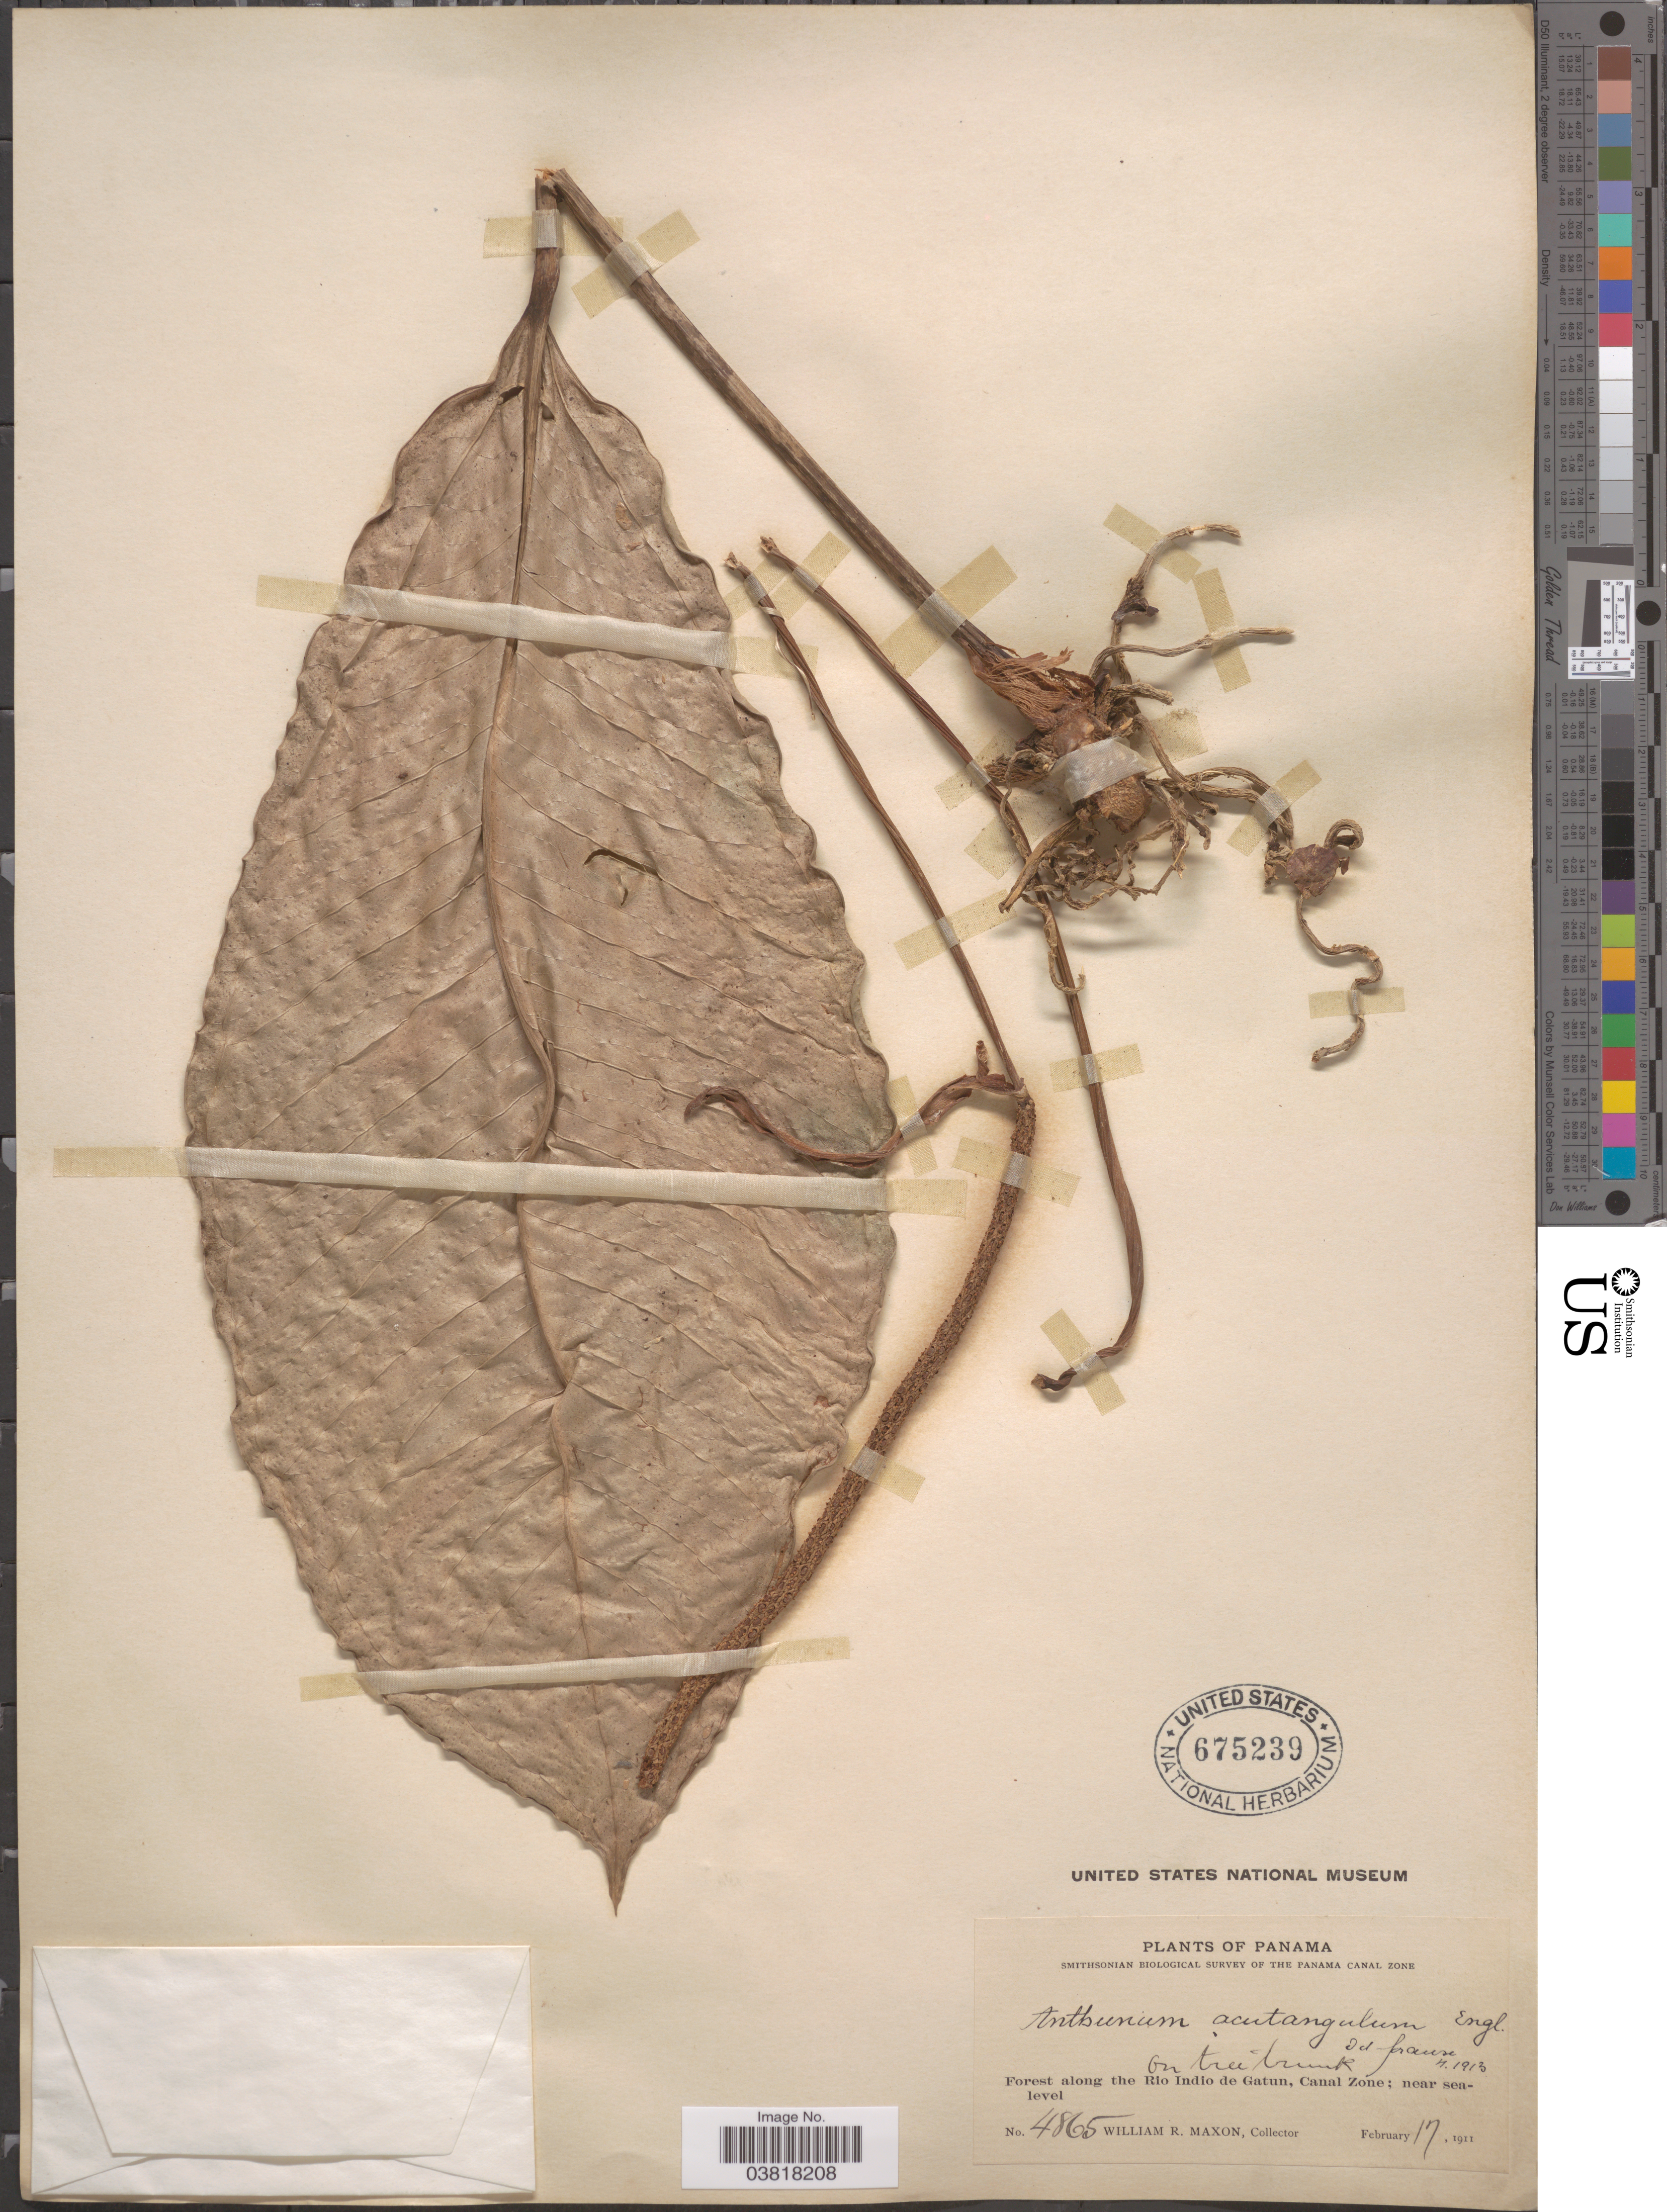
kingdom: Plantae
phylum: Tracheophyta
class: Liliopsida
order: Alismatales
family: Araceae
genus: Anthurium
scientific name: Anthurium acutangulum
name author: Engl.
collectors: W. R. Maxon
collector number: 4865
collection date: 1911-02-17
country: Panama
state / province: Colón / Panamá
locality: The Panam Canal Zone. Forest along the Rio Indio de Gatun, Canal Zone.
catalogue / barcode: US 675239